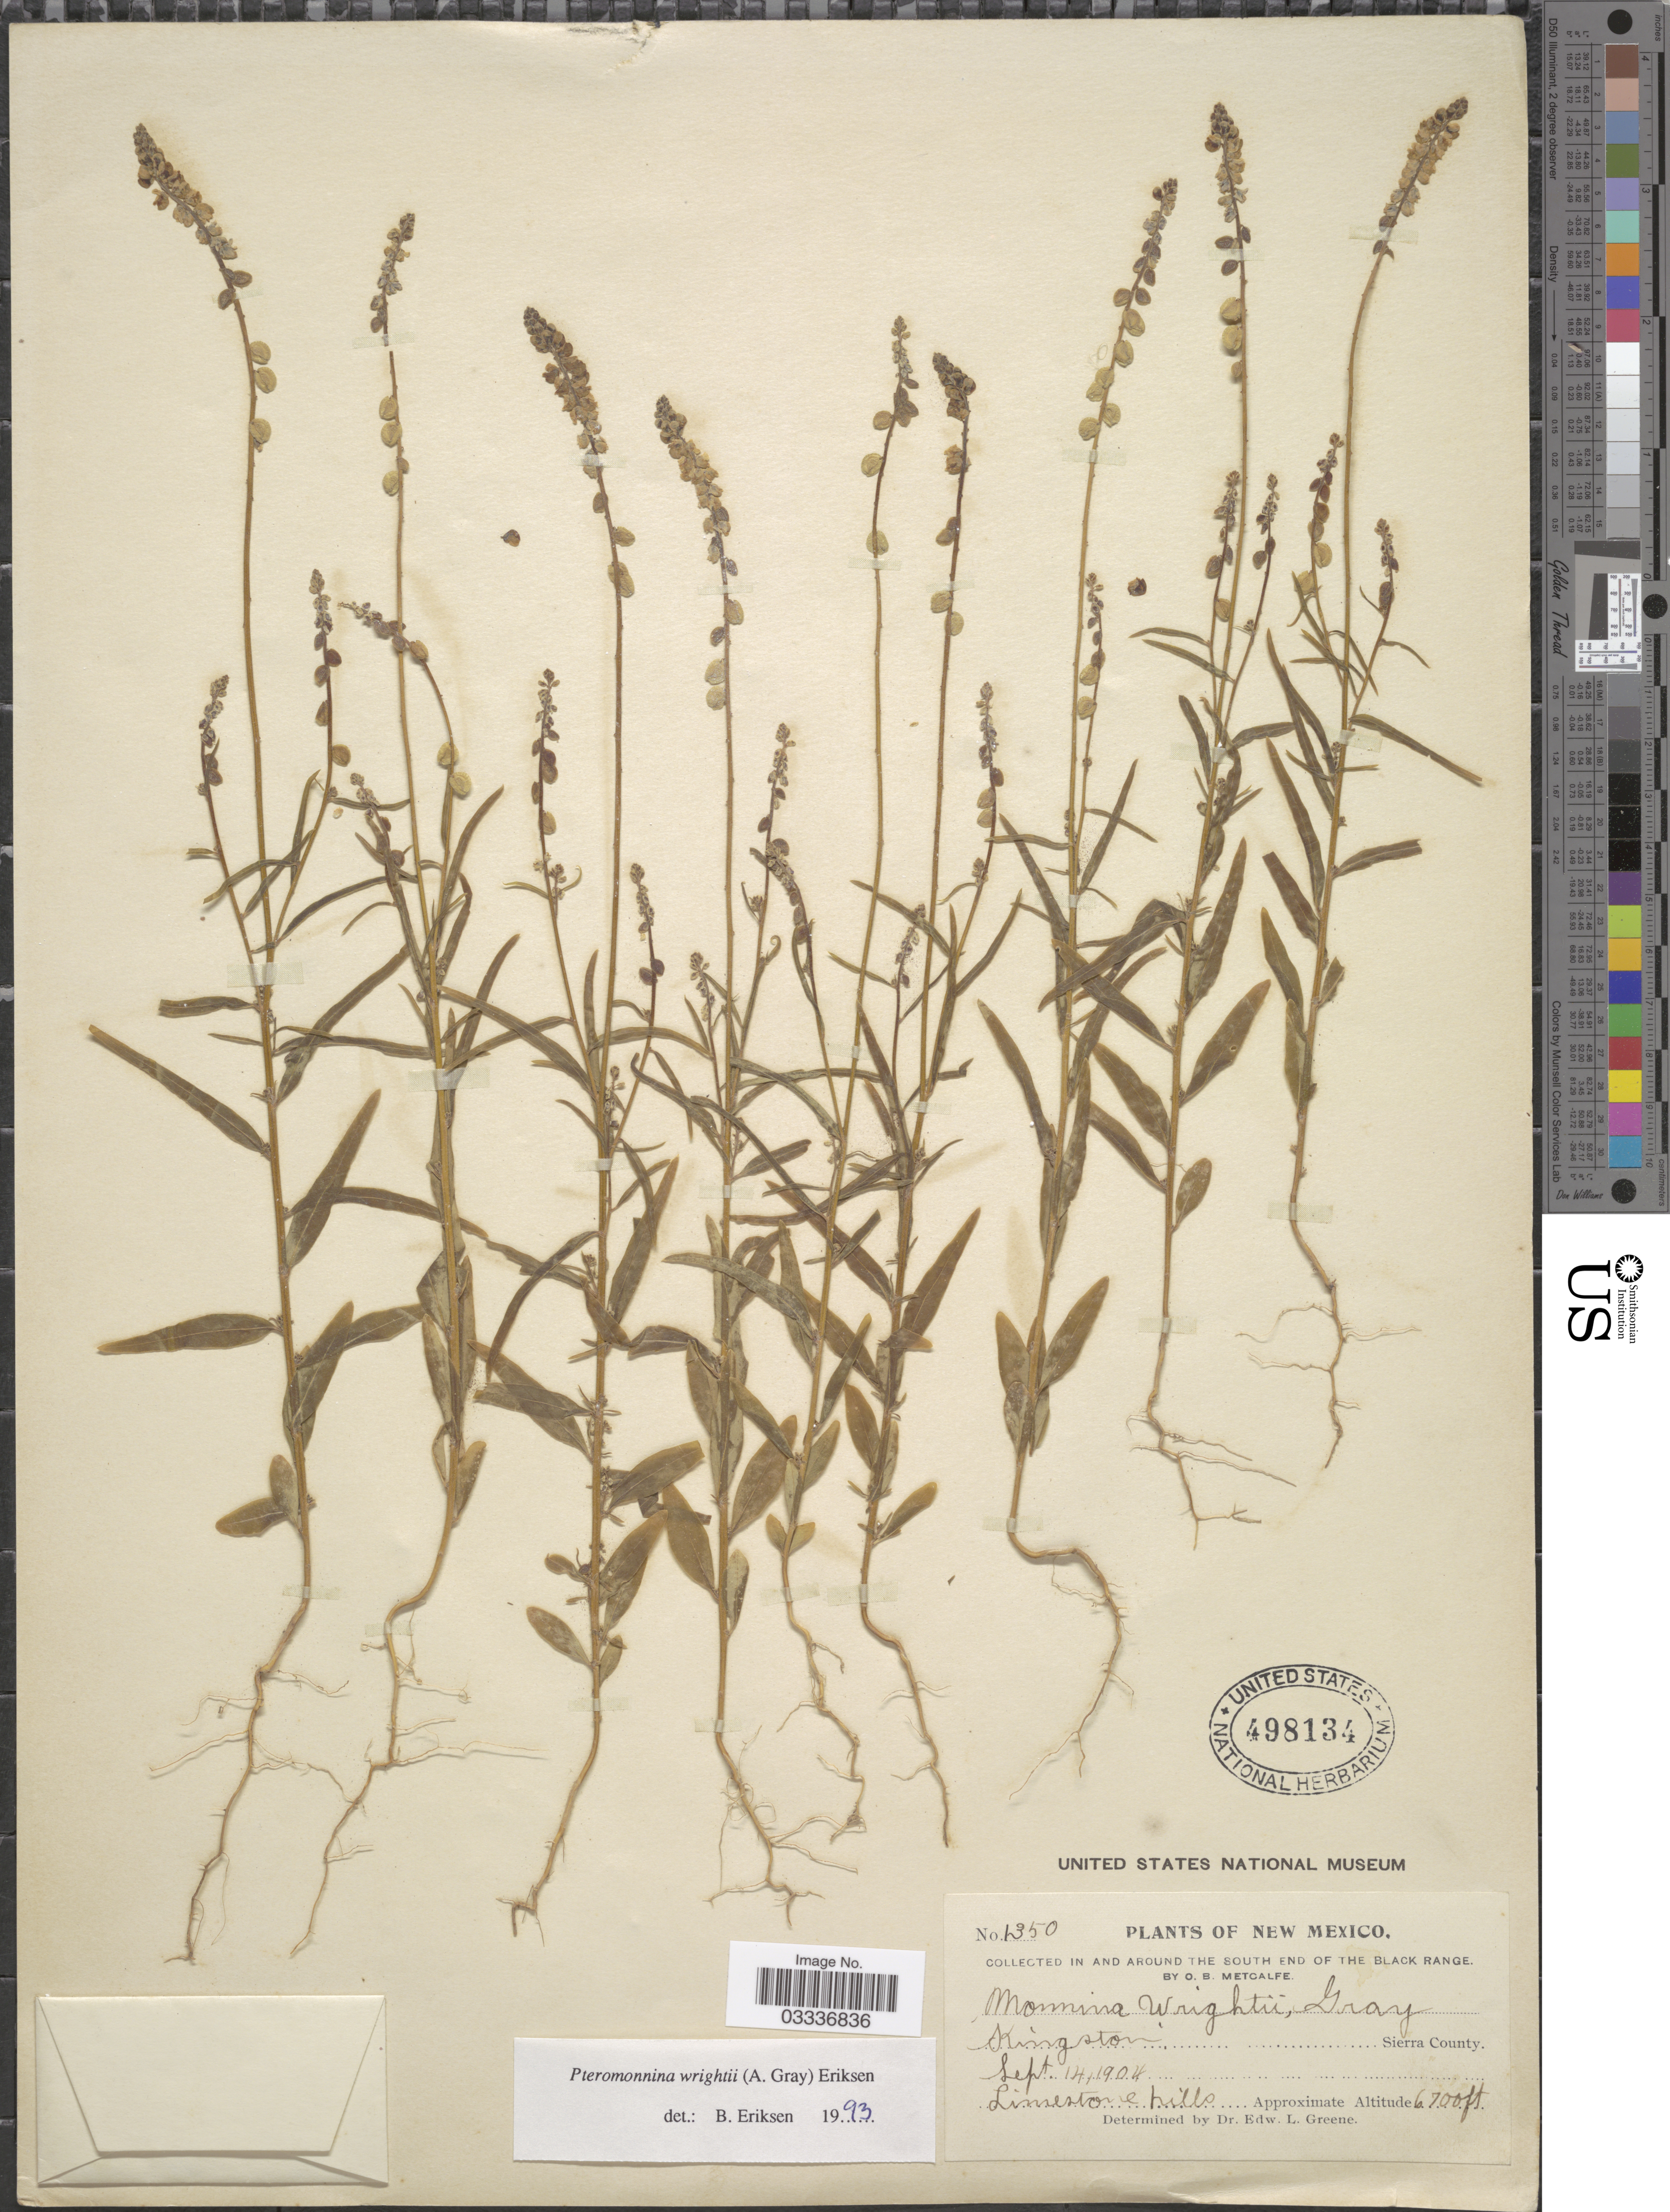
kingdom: Plantae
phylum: Tracheophyta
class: Magnoliopsida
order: Fabales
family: Polygalaceae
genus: Monnina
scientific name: Monnina wrightii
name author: A. Gray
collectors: O. B. Metcalfe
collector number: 1350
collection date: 1904-09-14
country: United States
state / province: New Mexico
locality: In and around the south end of the Black Range. Kingston Sierra County.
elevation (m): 2042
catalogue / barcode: US 498134